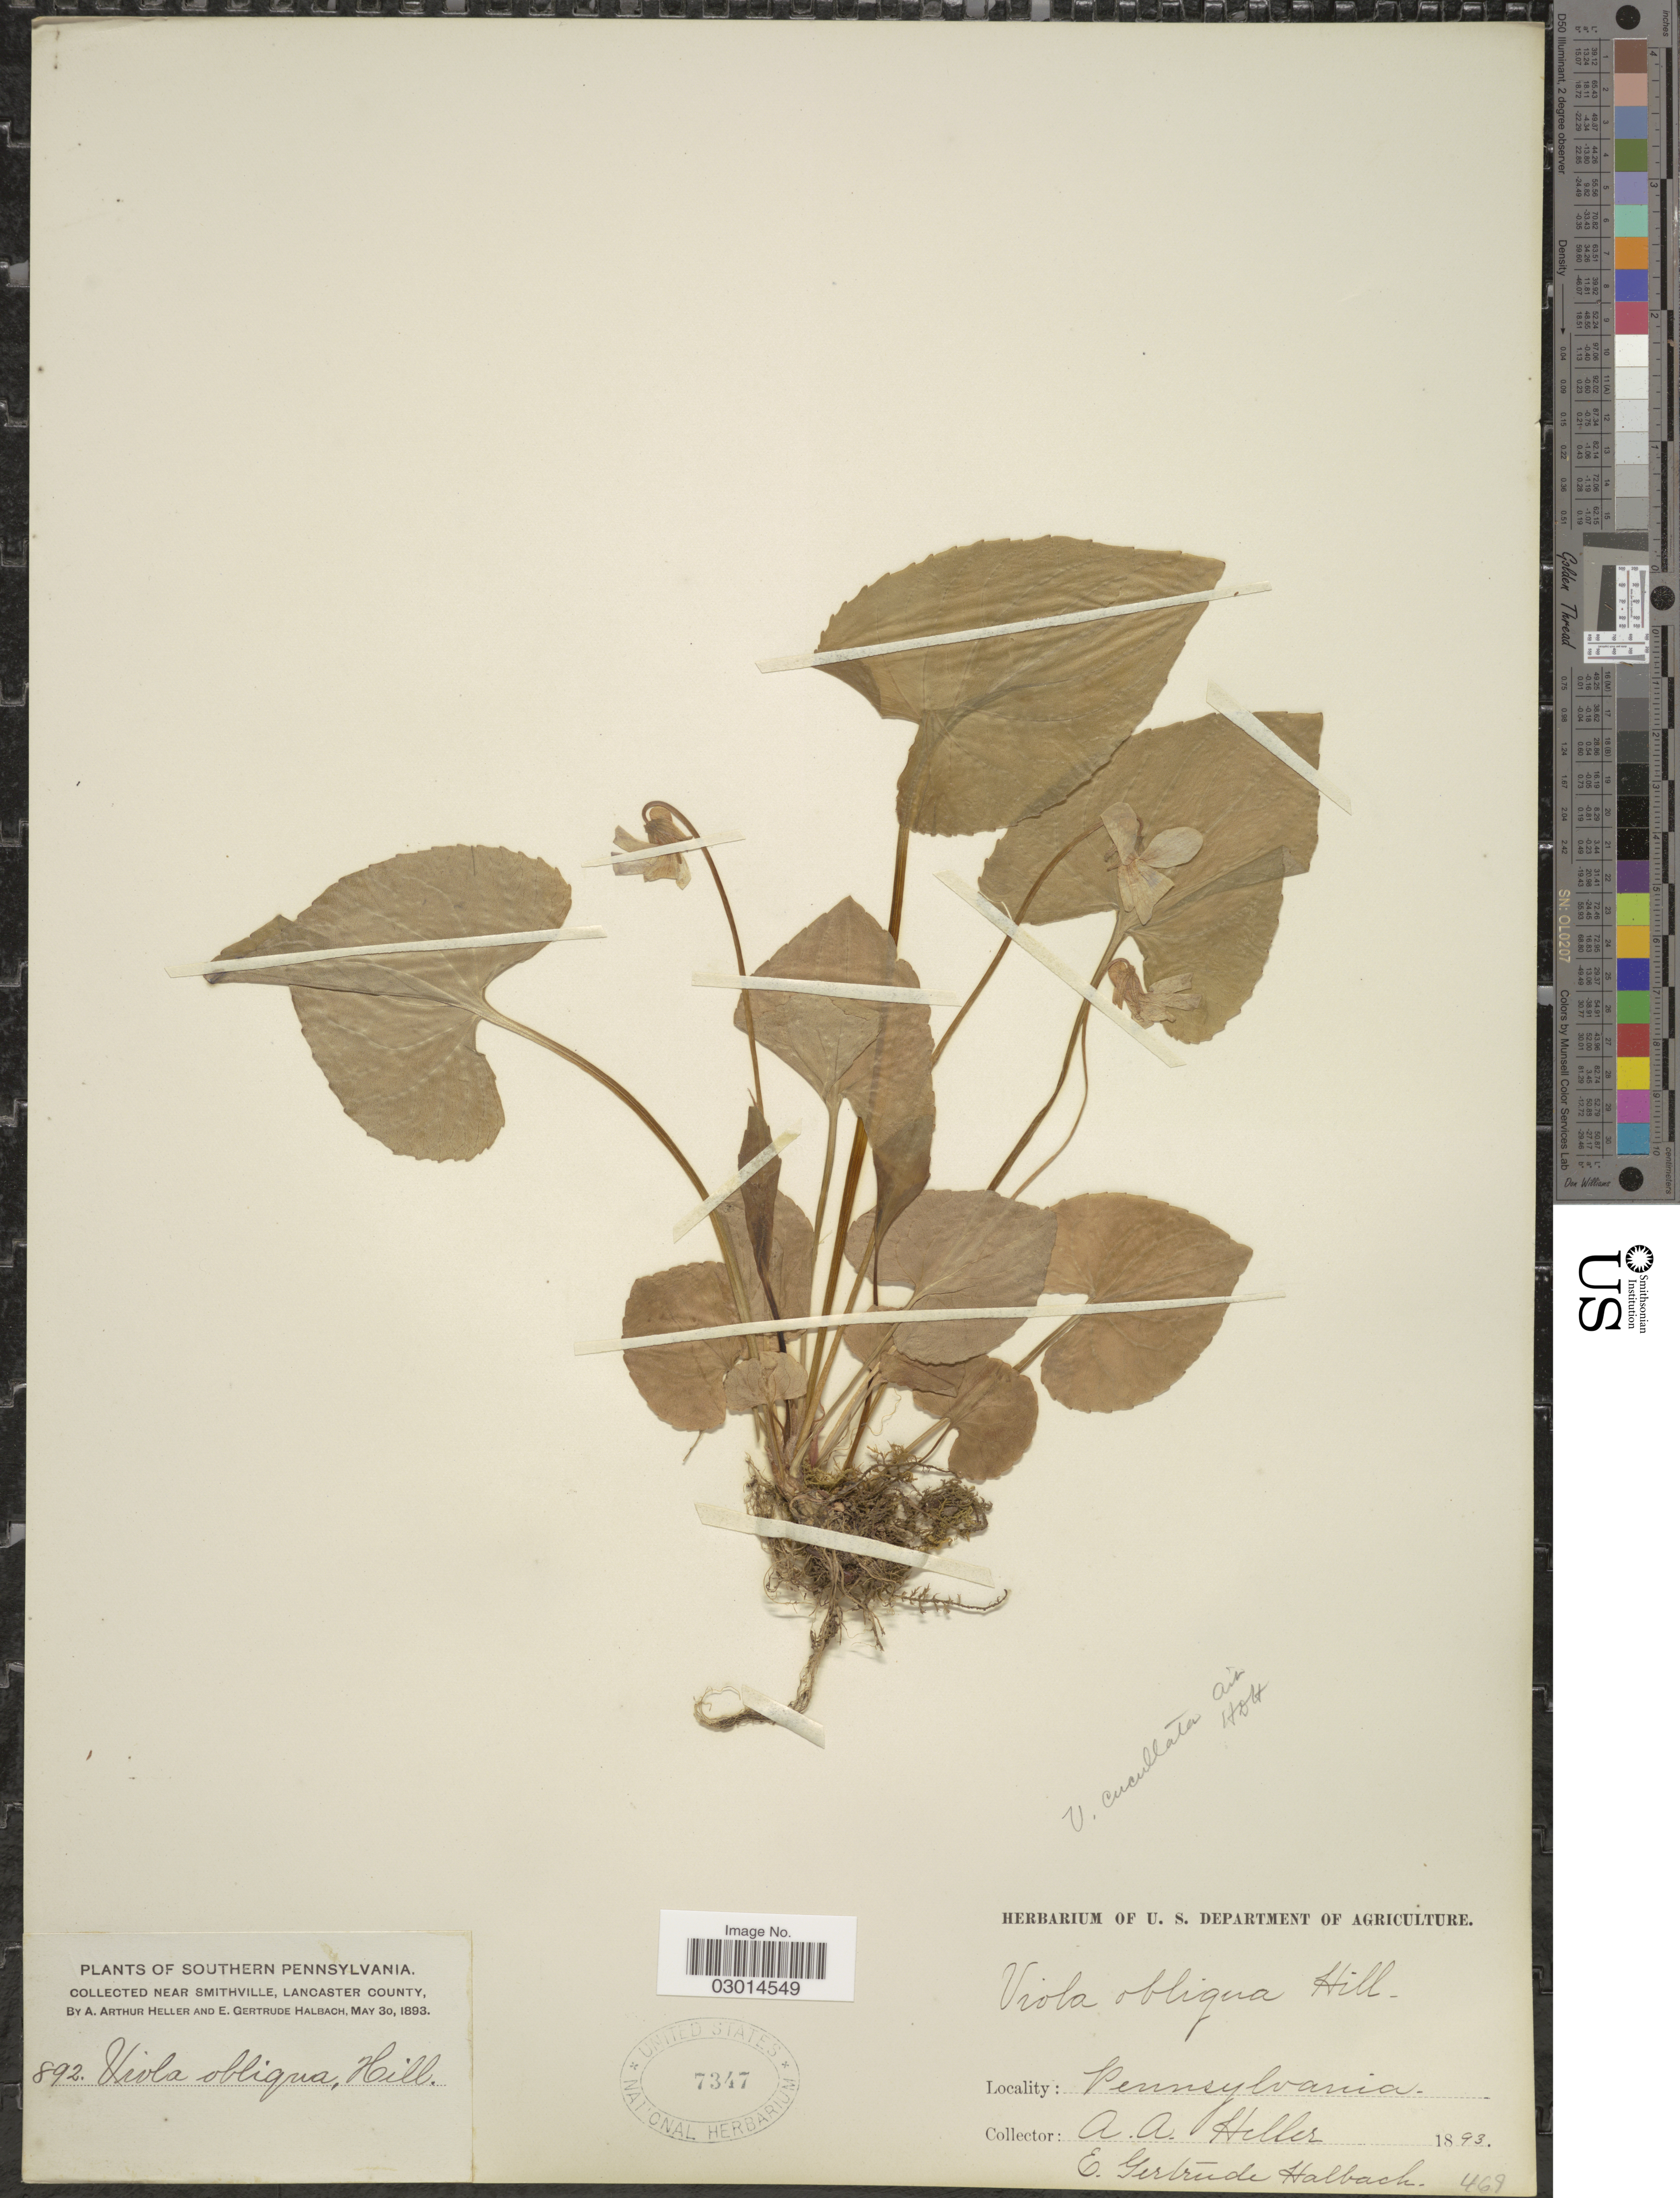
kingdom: Plantae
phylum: Tracheophyta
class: Magnoliopsida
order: Malpighiales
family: Violaceae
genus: Viola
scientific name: Viola cucullata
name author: Aiton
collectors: A. A. Heller & E. G. Halbach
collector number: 892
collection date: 1893-05-30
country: United States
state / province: Pennsylvania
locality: Southern Pennsylvania, near Smithville, Lancaster County.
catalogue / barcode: US 7347